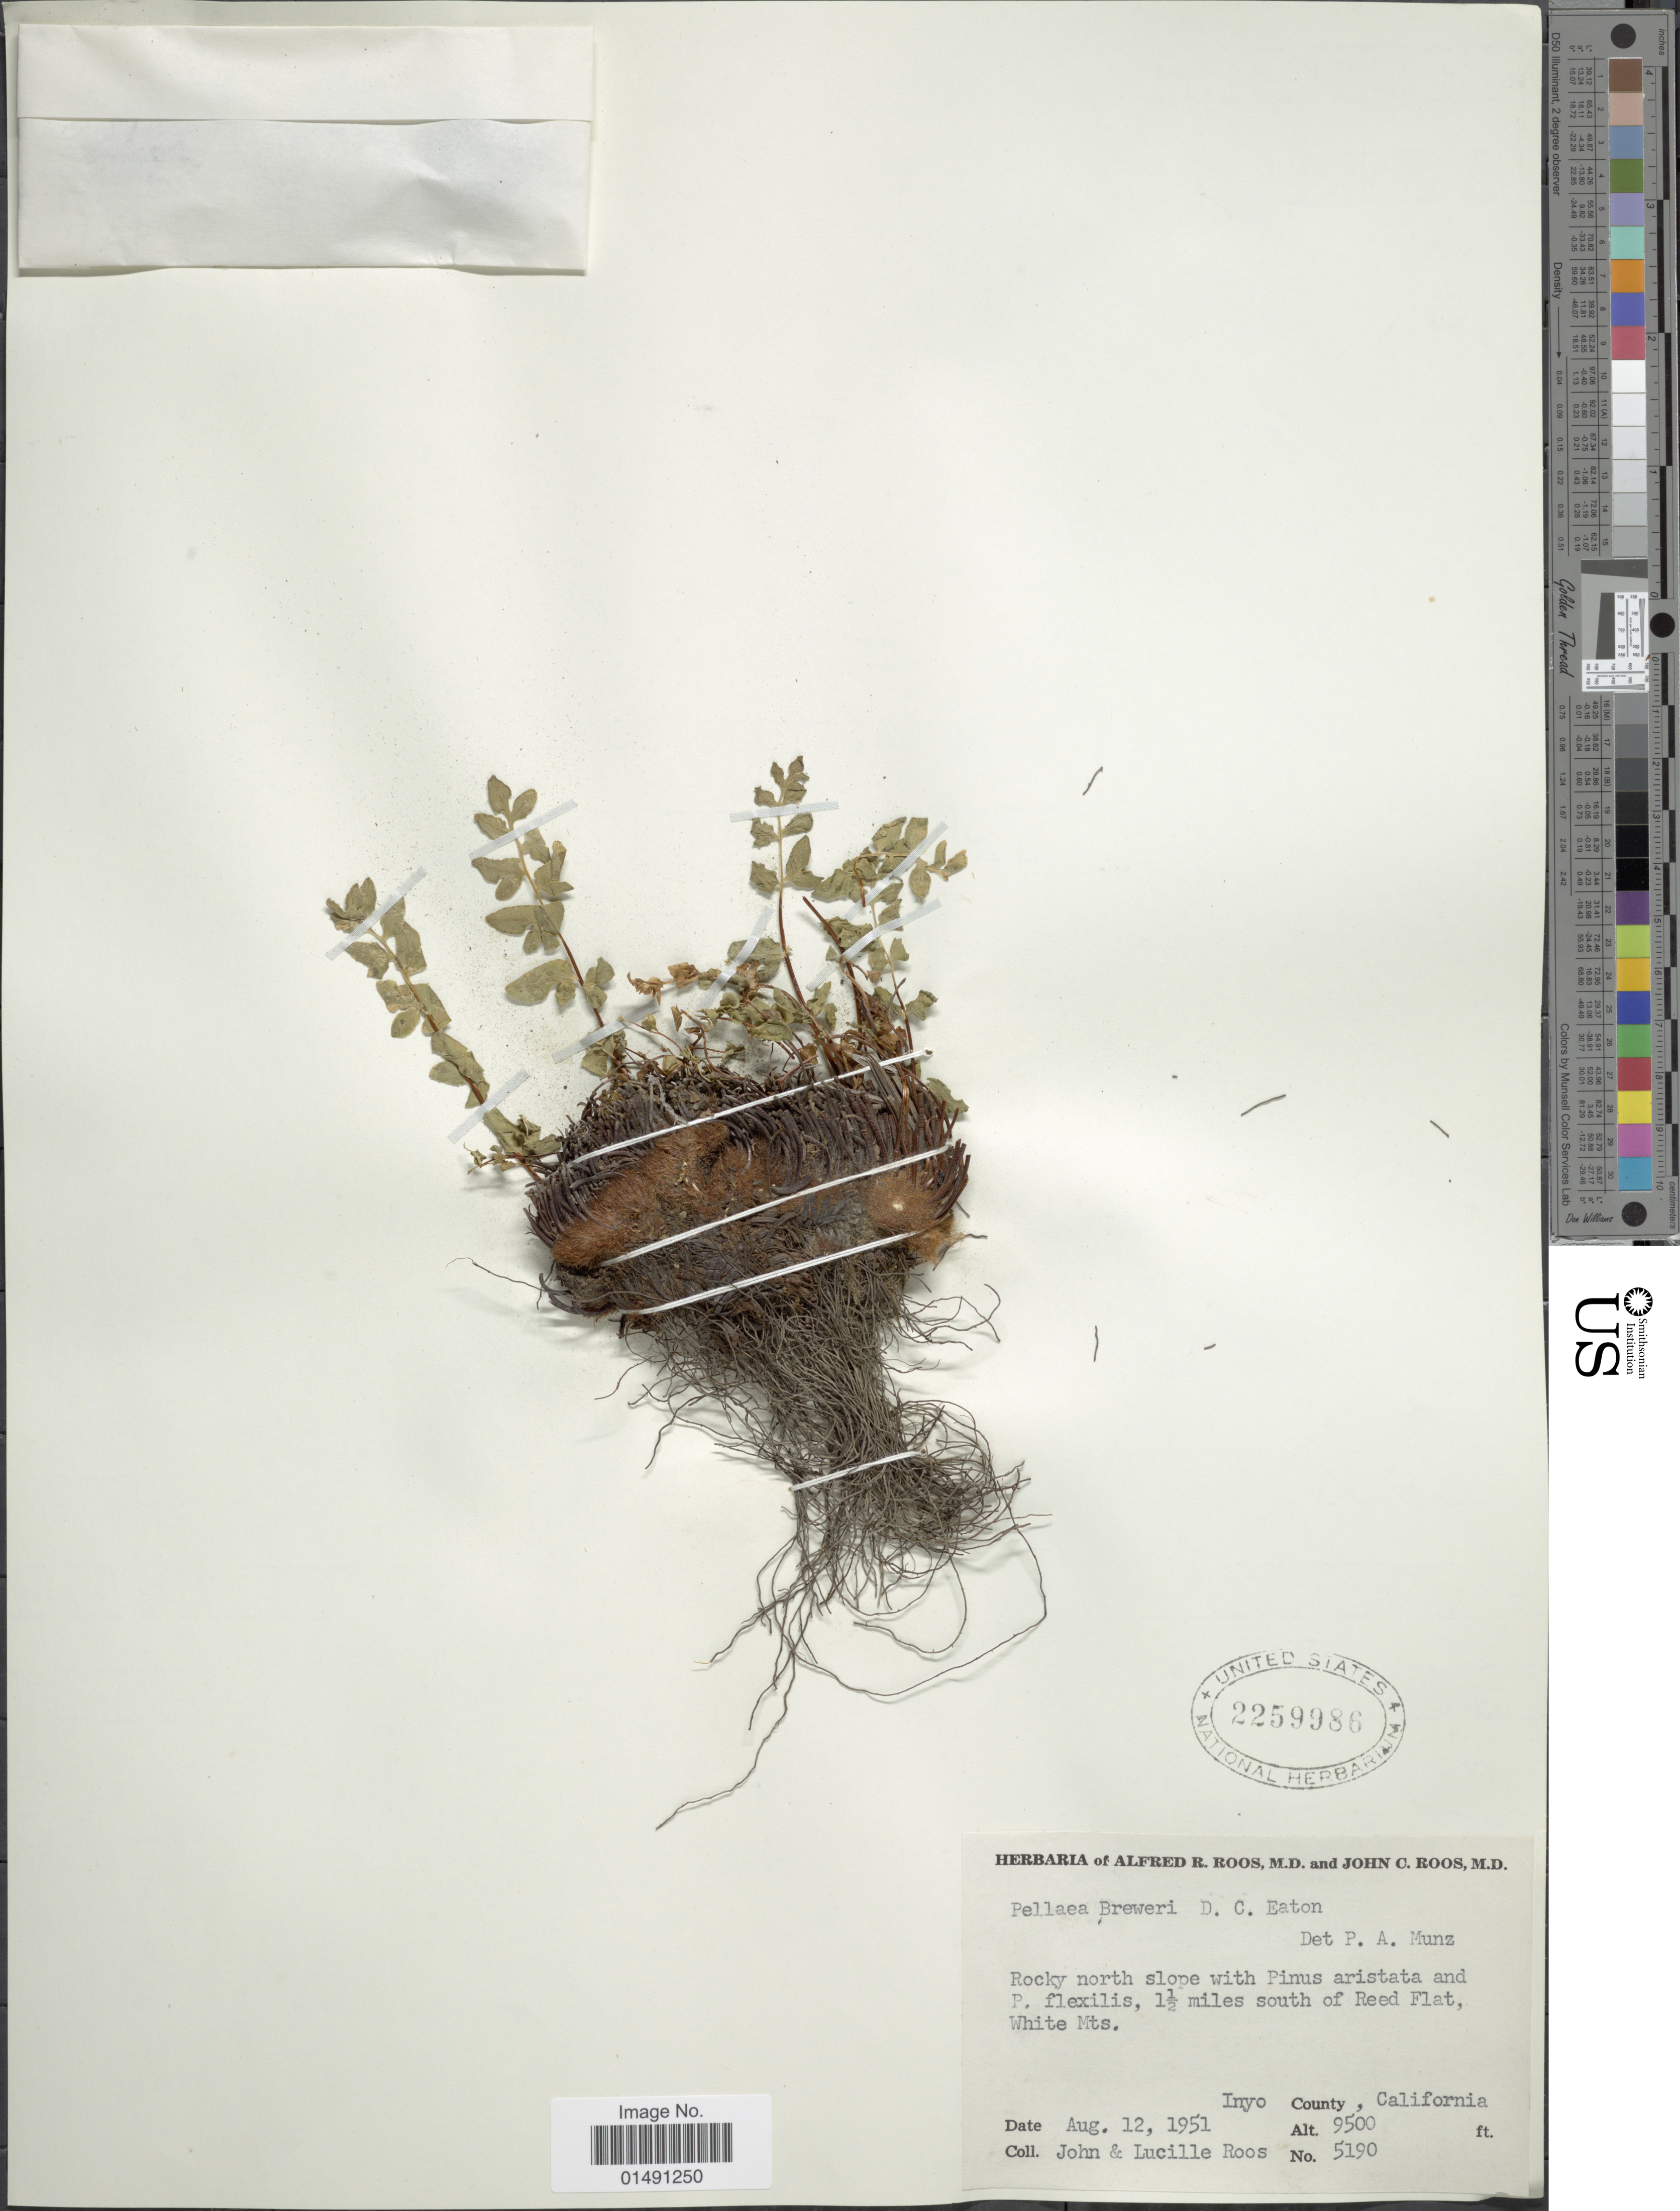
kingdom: Plantae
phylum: Tracheophyta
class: Polypodiopsida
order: Polypodiales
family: Pteridaceae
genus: Pellaea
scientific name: Pellaea breweri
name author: D.C. Eaton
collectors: J. C. Roos & L. Roos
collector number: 5190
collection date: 1950-08-12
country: United States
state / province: California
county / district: Inyo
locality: Rocky north slope with Pinus aristata and P. flexilis, 1½ miles south of reed Flat, White Mts, Inyo County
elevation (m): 2896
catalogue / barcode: US 259986